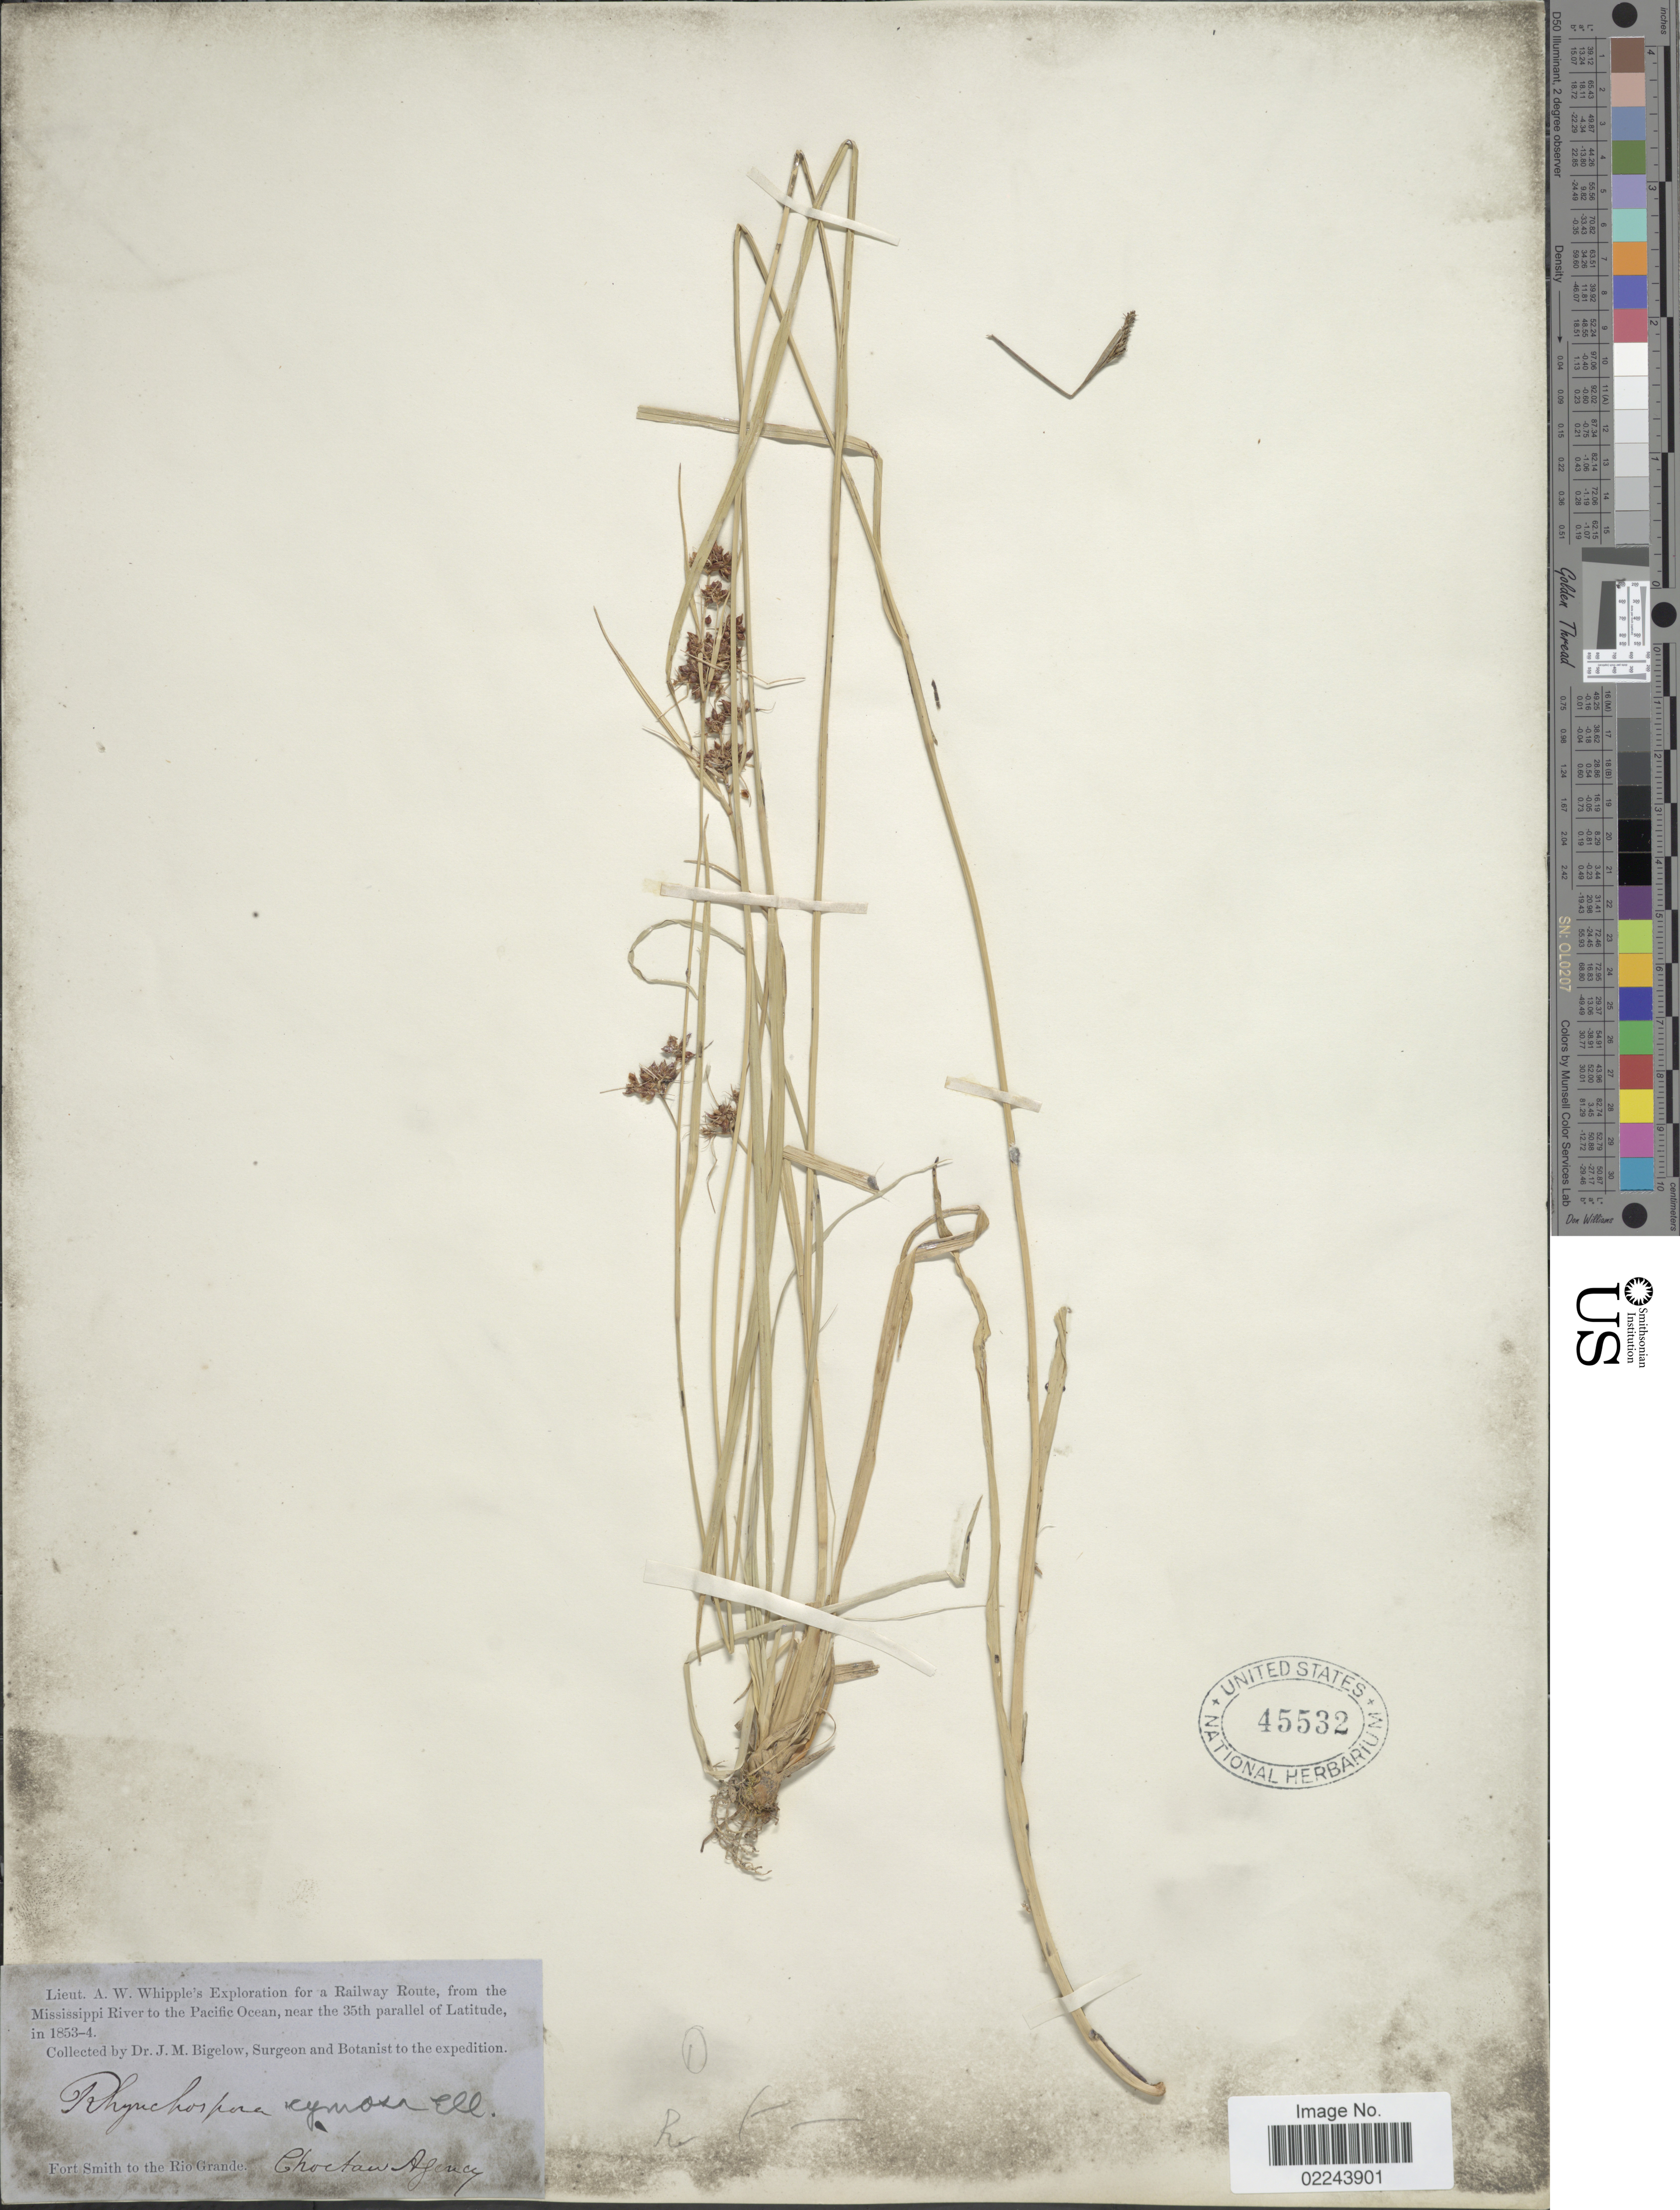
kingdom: Plantae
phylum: Tracheophyta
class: Liliopsida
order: Poales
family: Cyperaceae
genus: Rhynchospora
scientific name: Rhynchospora recognita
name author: (Gale) Kral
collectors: J. M. Bigelow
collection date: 1843/1854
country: United States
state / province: Oklahoma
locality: Fort Smith to the Rio Grande, Choctaw Agency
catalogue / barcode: US 45532